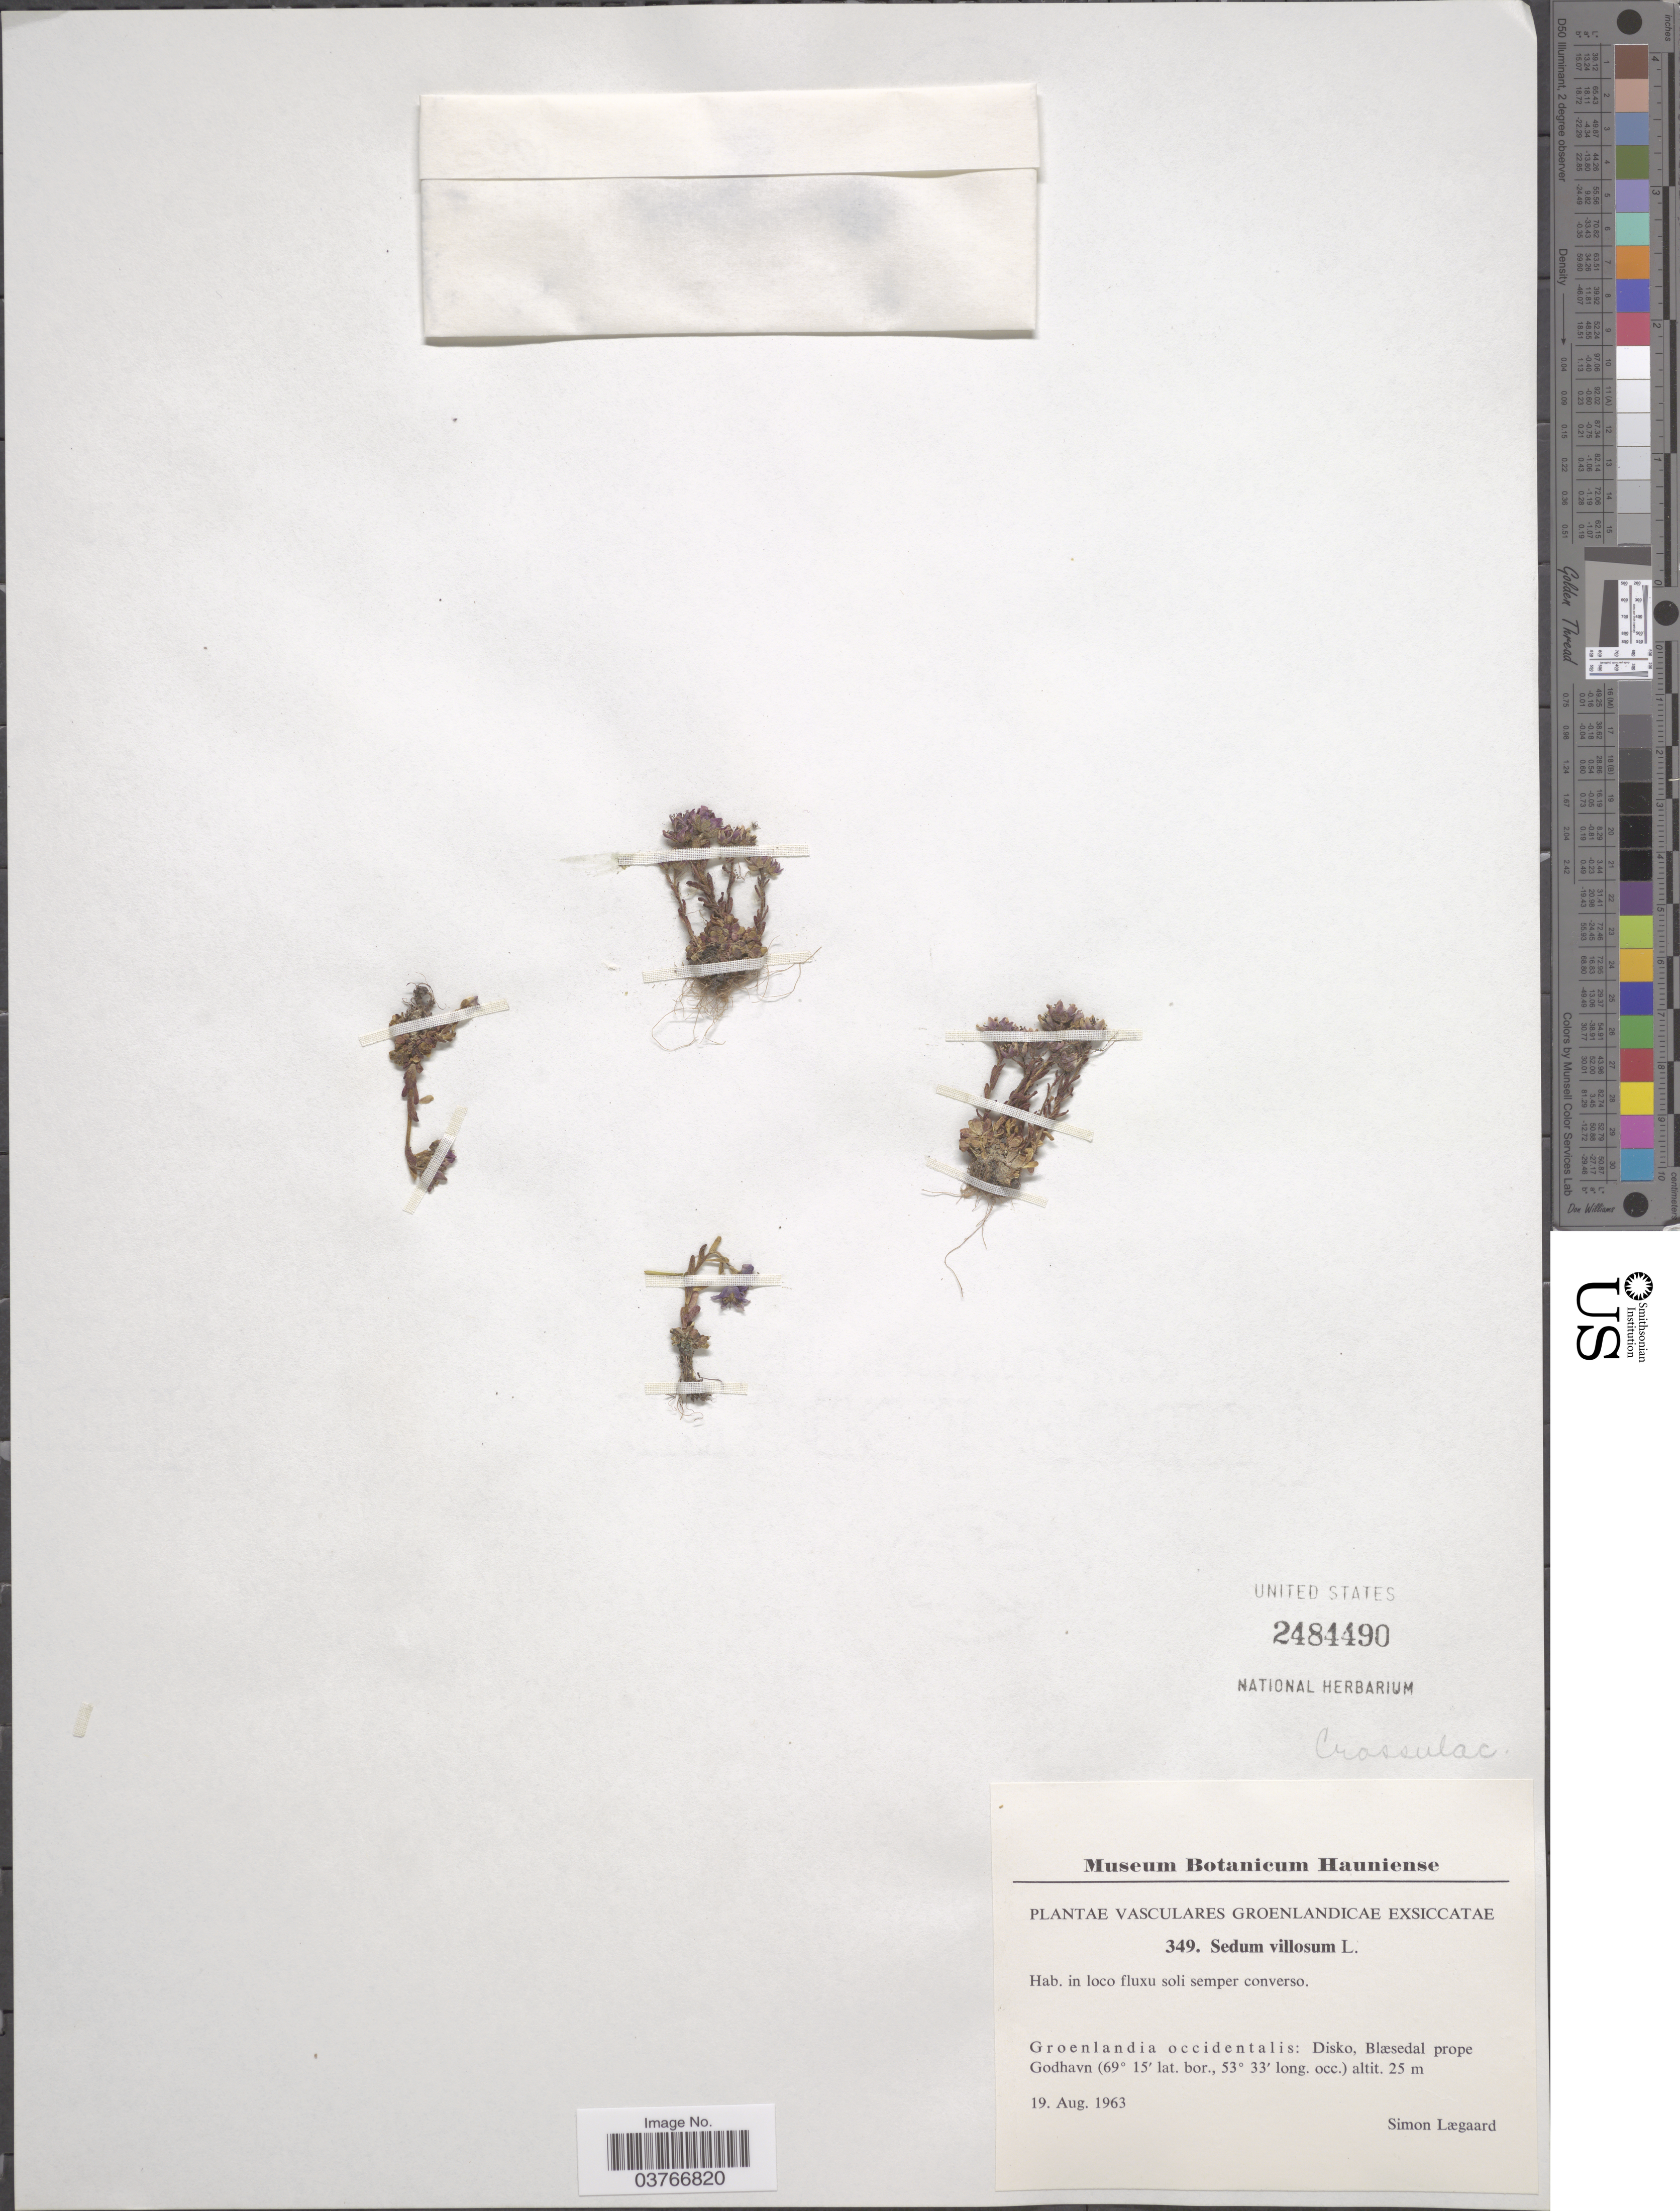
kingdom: Plantae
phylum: Tracheophyta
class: Magnoliopsida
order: Saxifragales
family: Crassulaceae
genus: Sedum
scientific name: Sedum villosum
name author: L.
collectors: S. Lægaard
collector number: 349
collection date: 1963-08-19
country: Greenland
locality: Vasculares Groenlandicae. Groenlandia occidentalis: Disko, Blæsedal prope Godhavn.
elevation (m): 25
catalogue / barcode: US 2484490